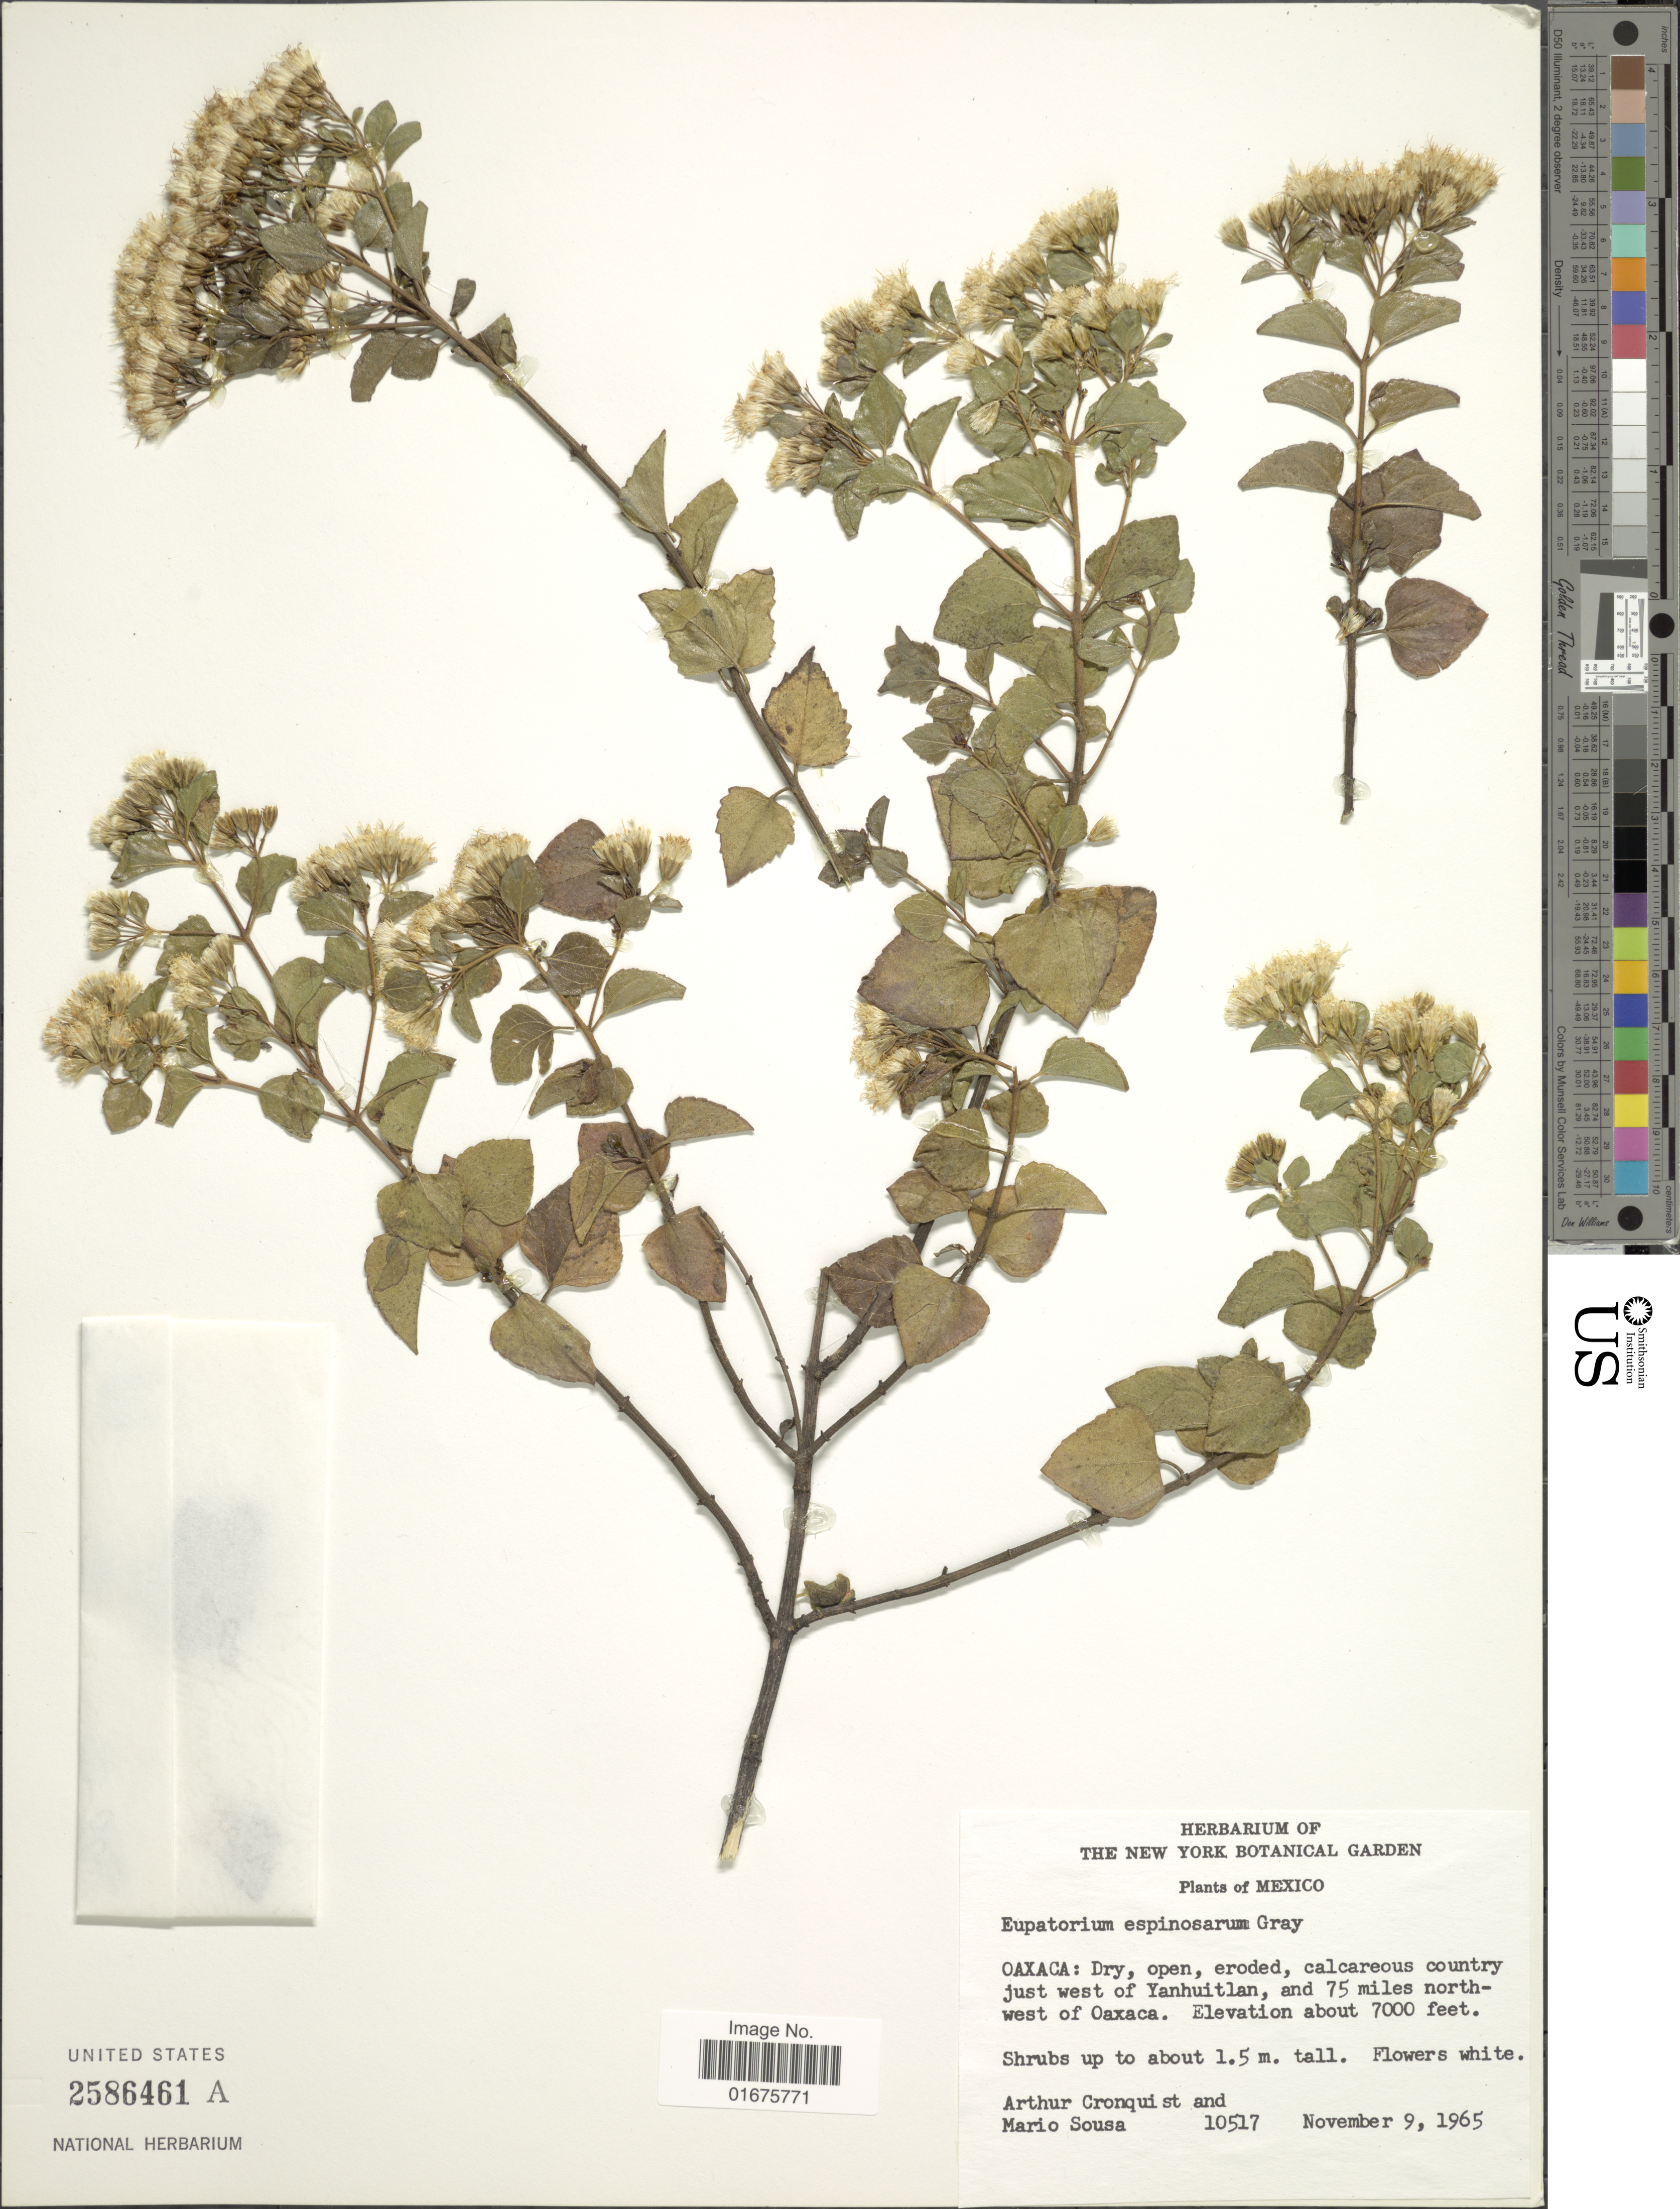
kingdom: Plantae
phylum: Tracheophyta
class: Magnoliopsida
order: Asterales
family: Asteraceae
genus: Ageratina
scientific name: Ageratina espinosarum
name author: (A. Gray) R.M. King & H. Rob.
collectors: A. J. Cronquist & M. Sousa S.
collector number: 10517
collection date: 1965-11-09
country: Mexico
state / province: Oaxaca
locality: Dry, open, eroded, calcareous country just west of Yanhuitlan, and 75 miles northwest of Oaxaca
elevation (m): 2134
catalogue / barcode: US 2586461A